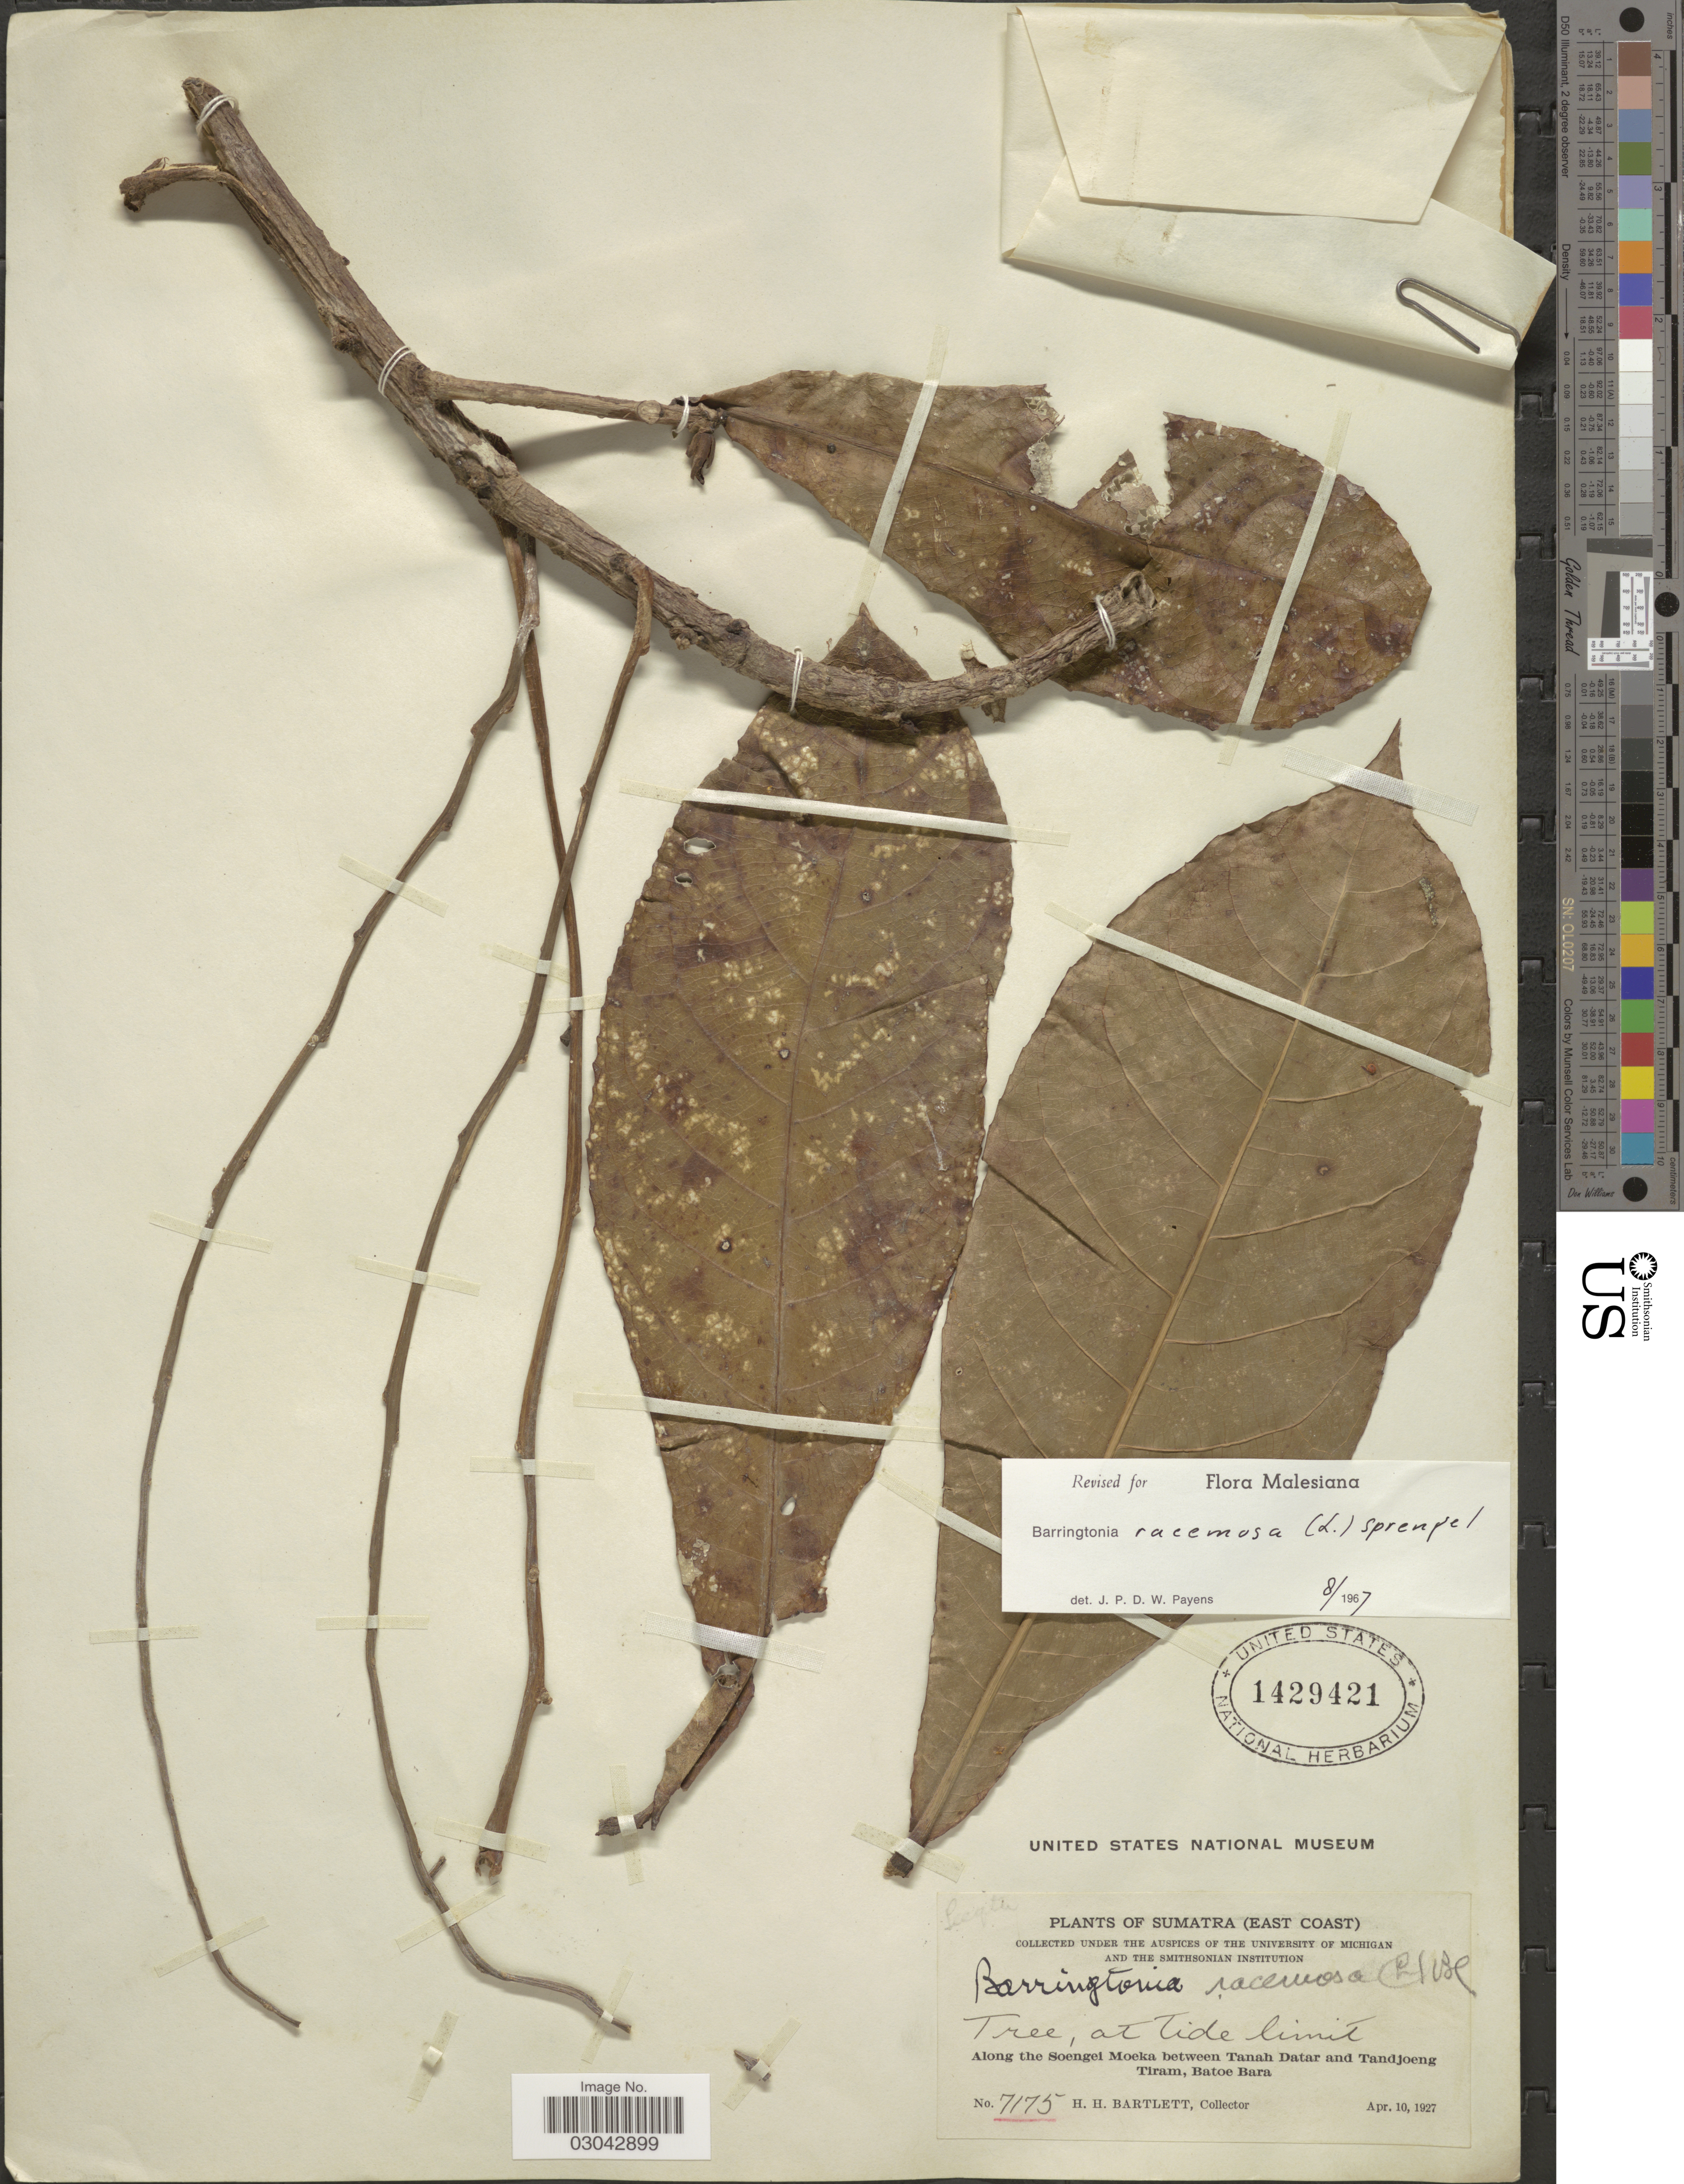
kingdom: Plantae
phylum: Tracheophyta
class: Magnoliopsida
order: Ericales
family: Lecythidaceae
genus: Barringtonia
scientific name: Barringtonia racemosa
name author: (L.) Spreng.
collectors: H. H. Bartlett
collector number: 7175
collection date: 1927-04-10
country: Indonesia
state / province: Sumatra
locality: (East Coast), Along the Soengei Moeka, between Tanah Datar and Tandjoeng Tiram, Batoe Bara.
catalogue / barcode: US 1429421